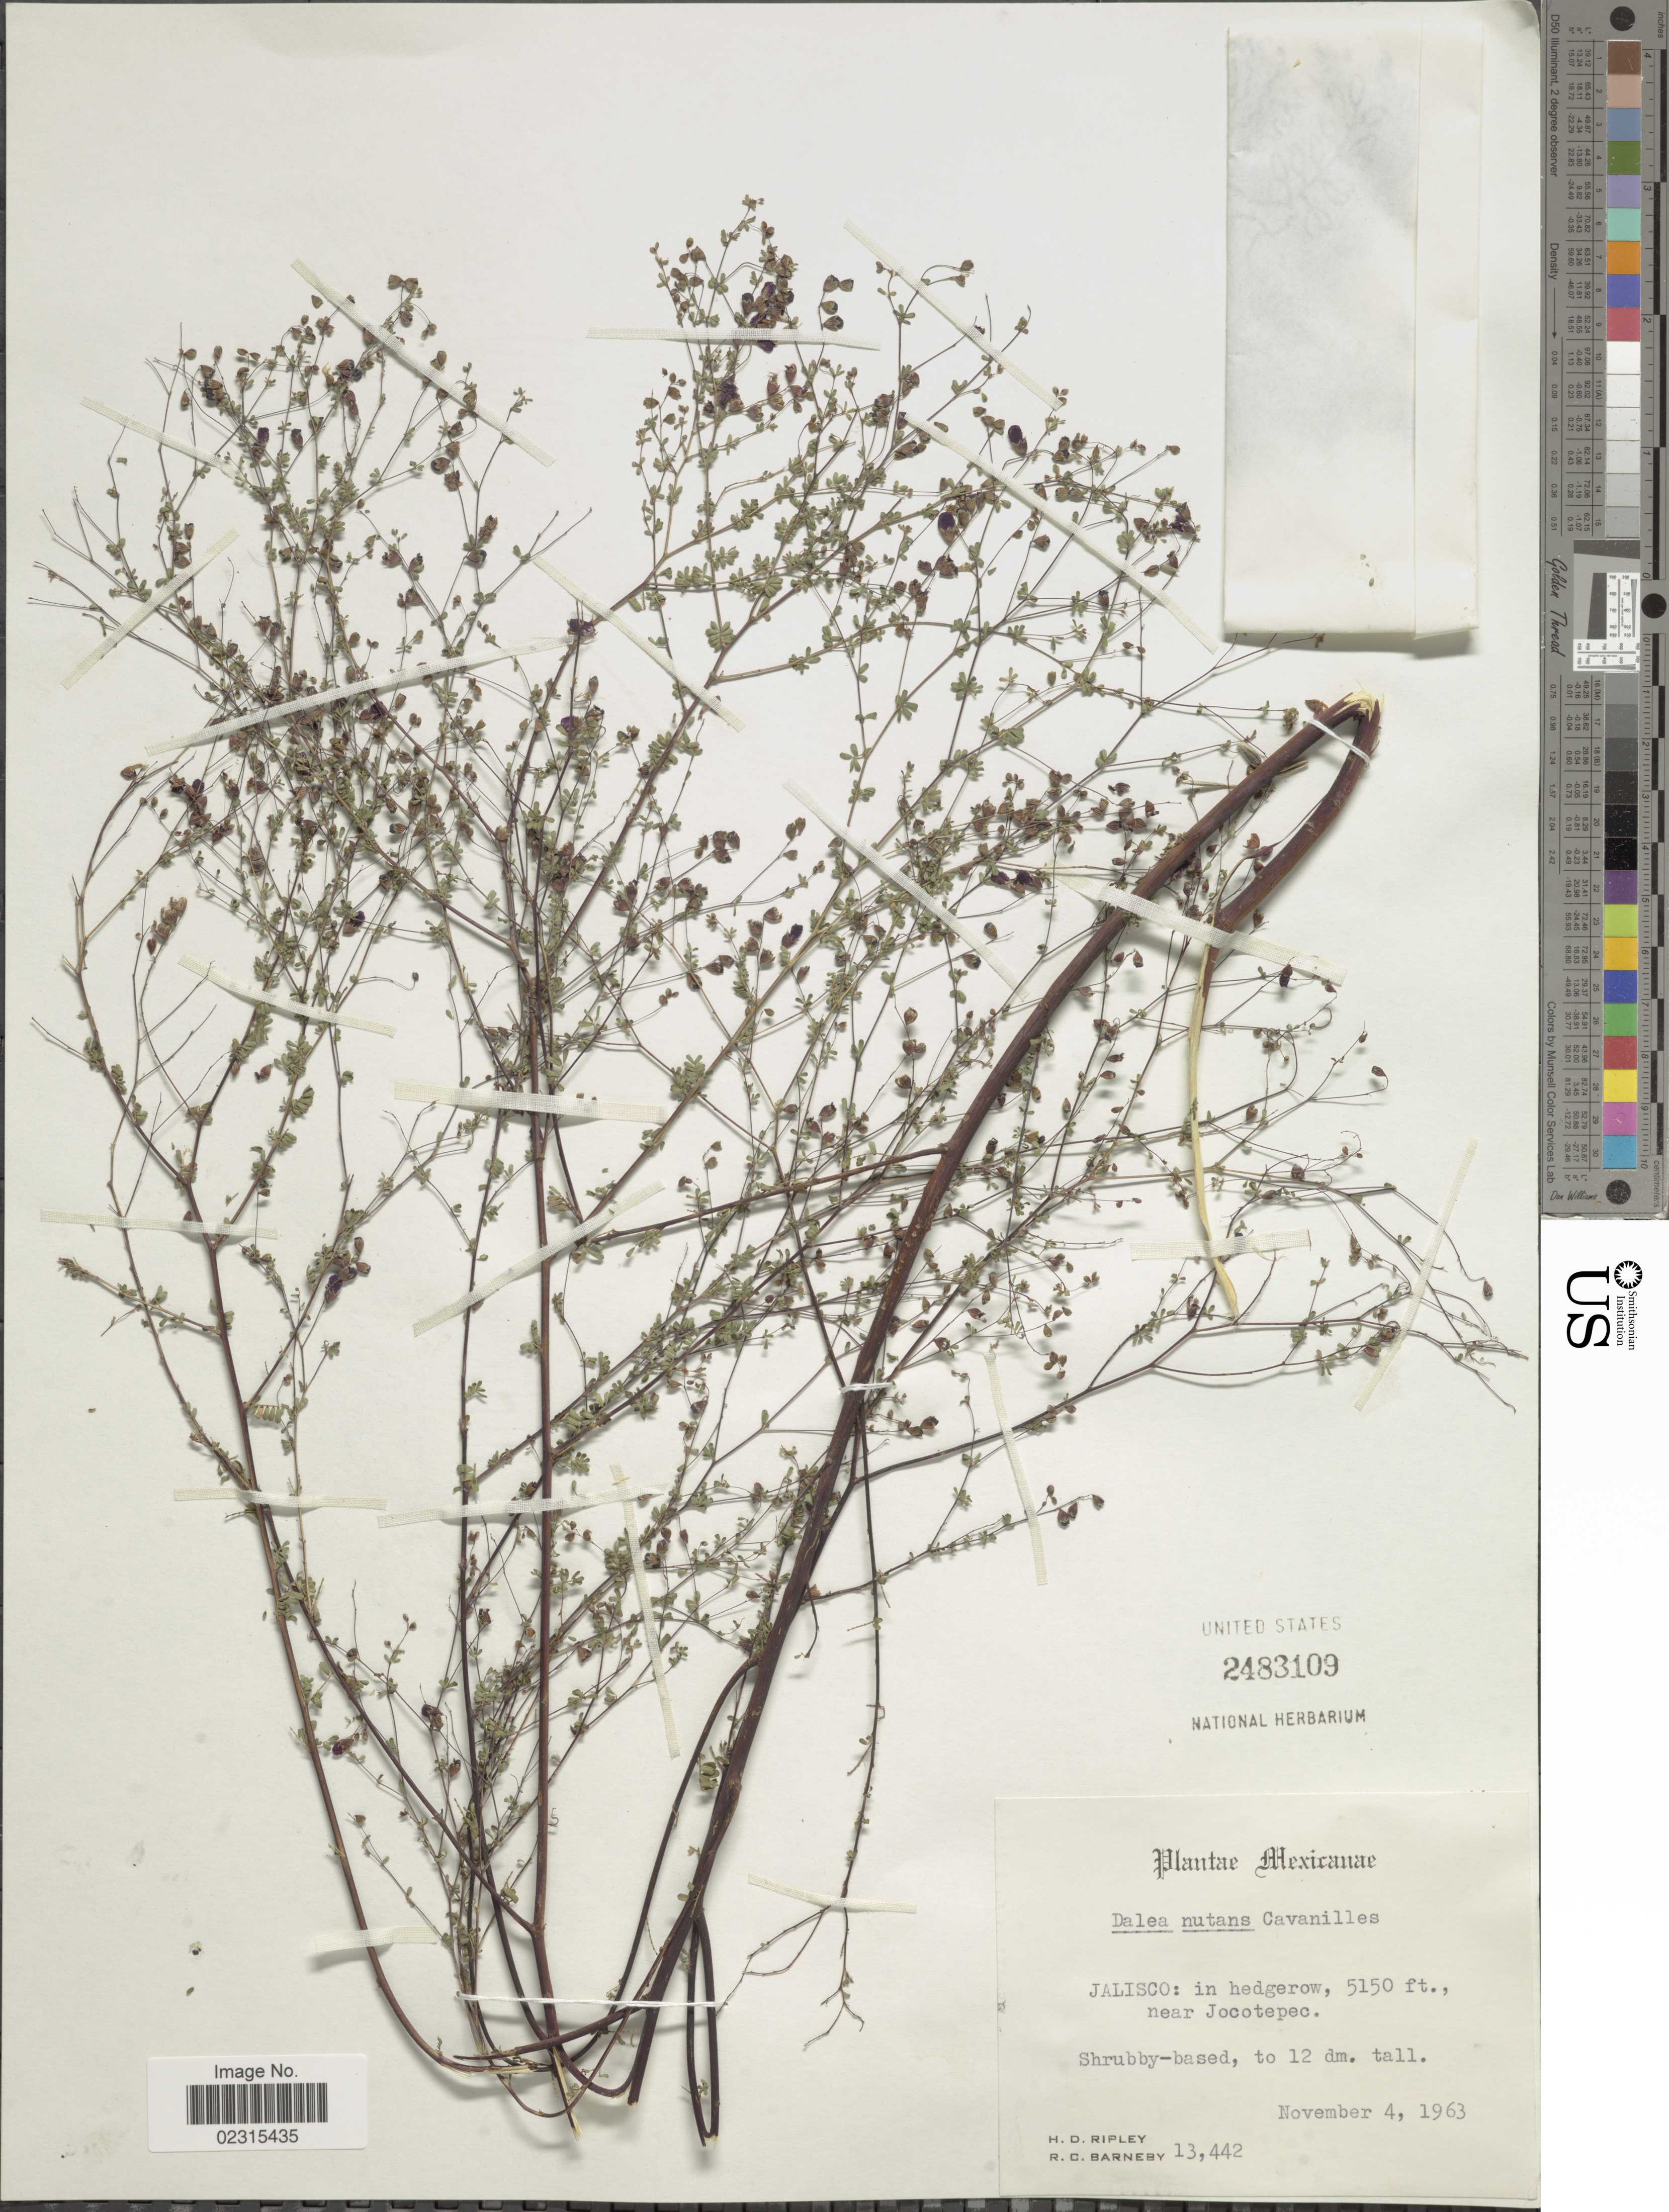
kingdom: Plantae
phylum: Tracheophyta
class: Magnoliopsida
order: Fabales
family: Fabaceae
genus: Marina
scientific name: Marina nutans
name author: (Cav.) Barneby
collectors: H. Ripley & R. C. Barneby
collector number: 13442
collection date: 1963-11-04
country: Mexico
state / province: Jalisco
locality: Near Jocotepec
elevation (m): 1570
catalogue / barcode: US 2483109